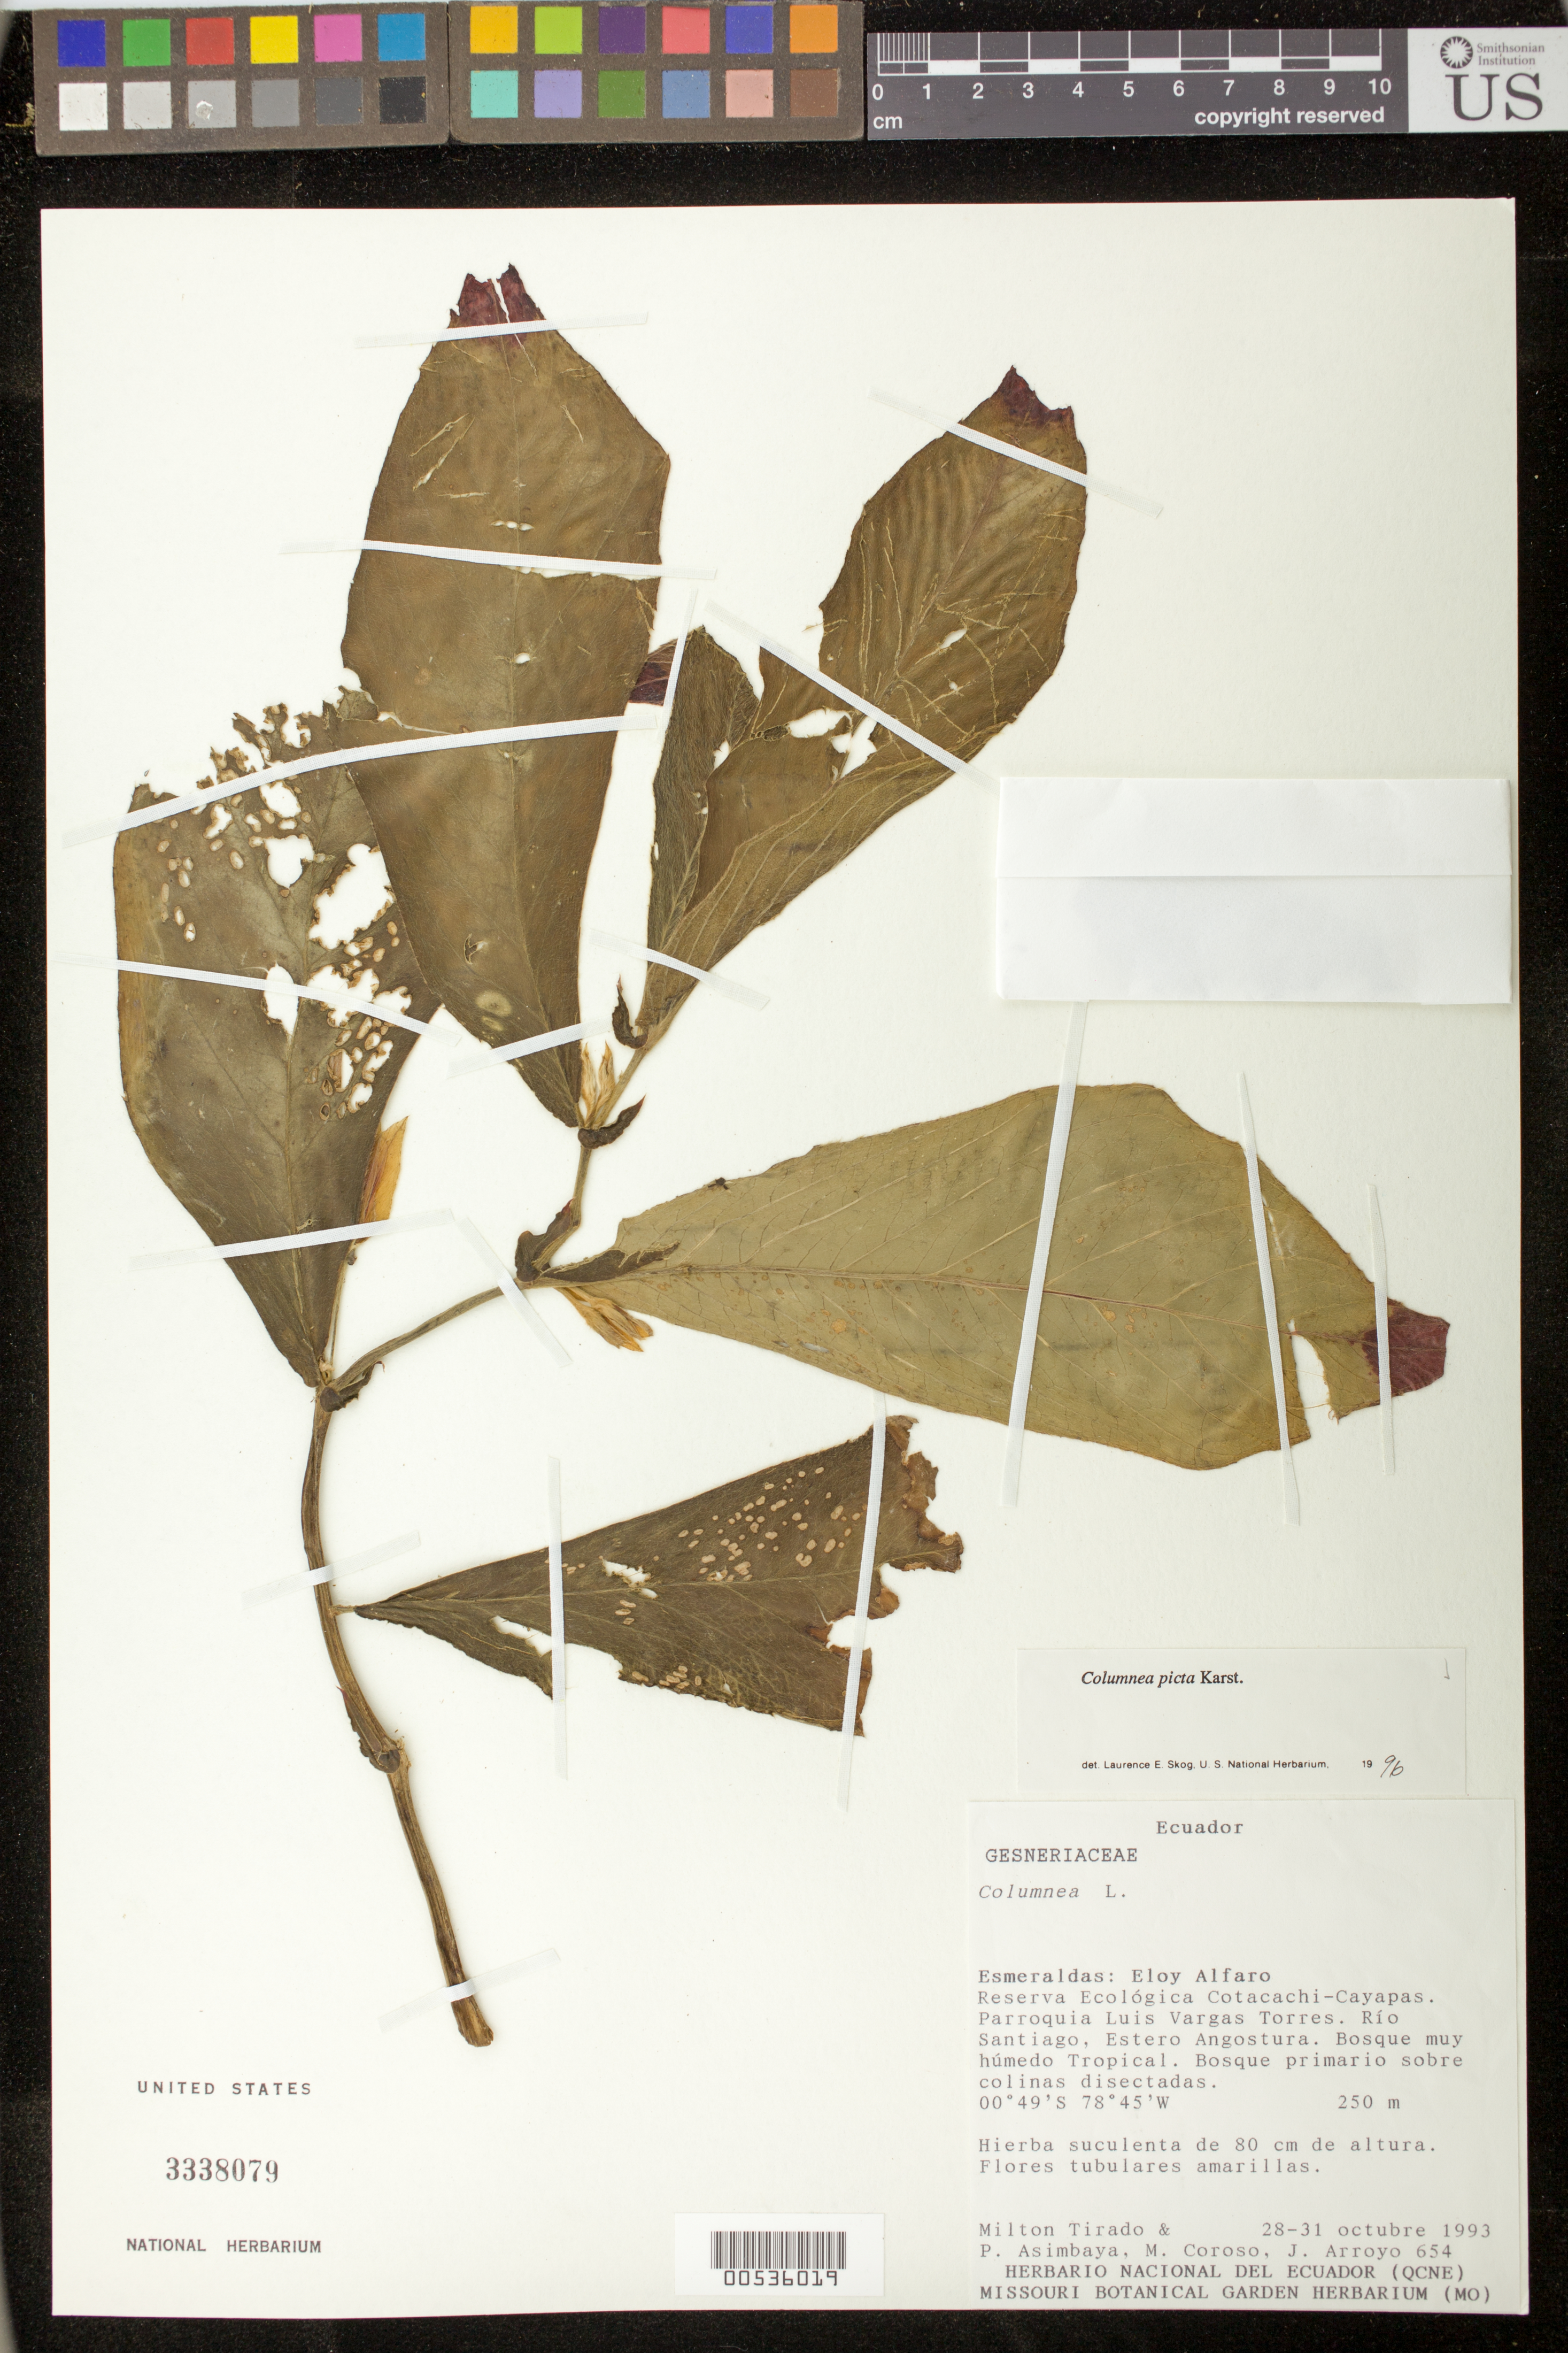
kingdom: Plantae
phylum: Tracheophyta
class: Magnoliopsida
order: Lamiales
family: Gesneriaceae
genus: Columnea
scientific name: Columnea karsteniana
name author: Singh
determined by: Skog, Laurence E.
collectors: M. Tirado, P. Asimbaya, M. Coroso & J. Arroyo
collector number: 654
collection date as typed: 28-31 Oct 1993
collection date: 1993-10-28/1993-10-31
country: Ecuador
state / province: Esmeraldas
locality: Eloy Alfaro, Reserva Ecológica Cotacachi-Cayapas, Parroquia Luis Vargas Torres, Río Santiago, Estero Angostura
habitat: Bosque muy húmedo tropical, bosque primario sobre colinas disectadas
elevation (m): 250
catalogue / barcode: US 3338079